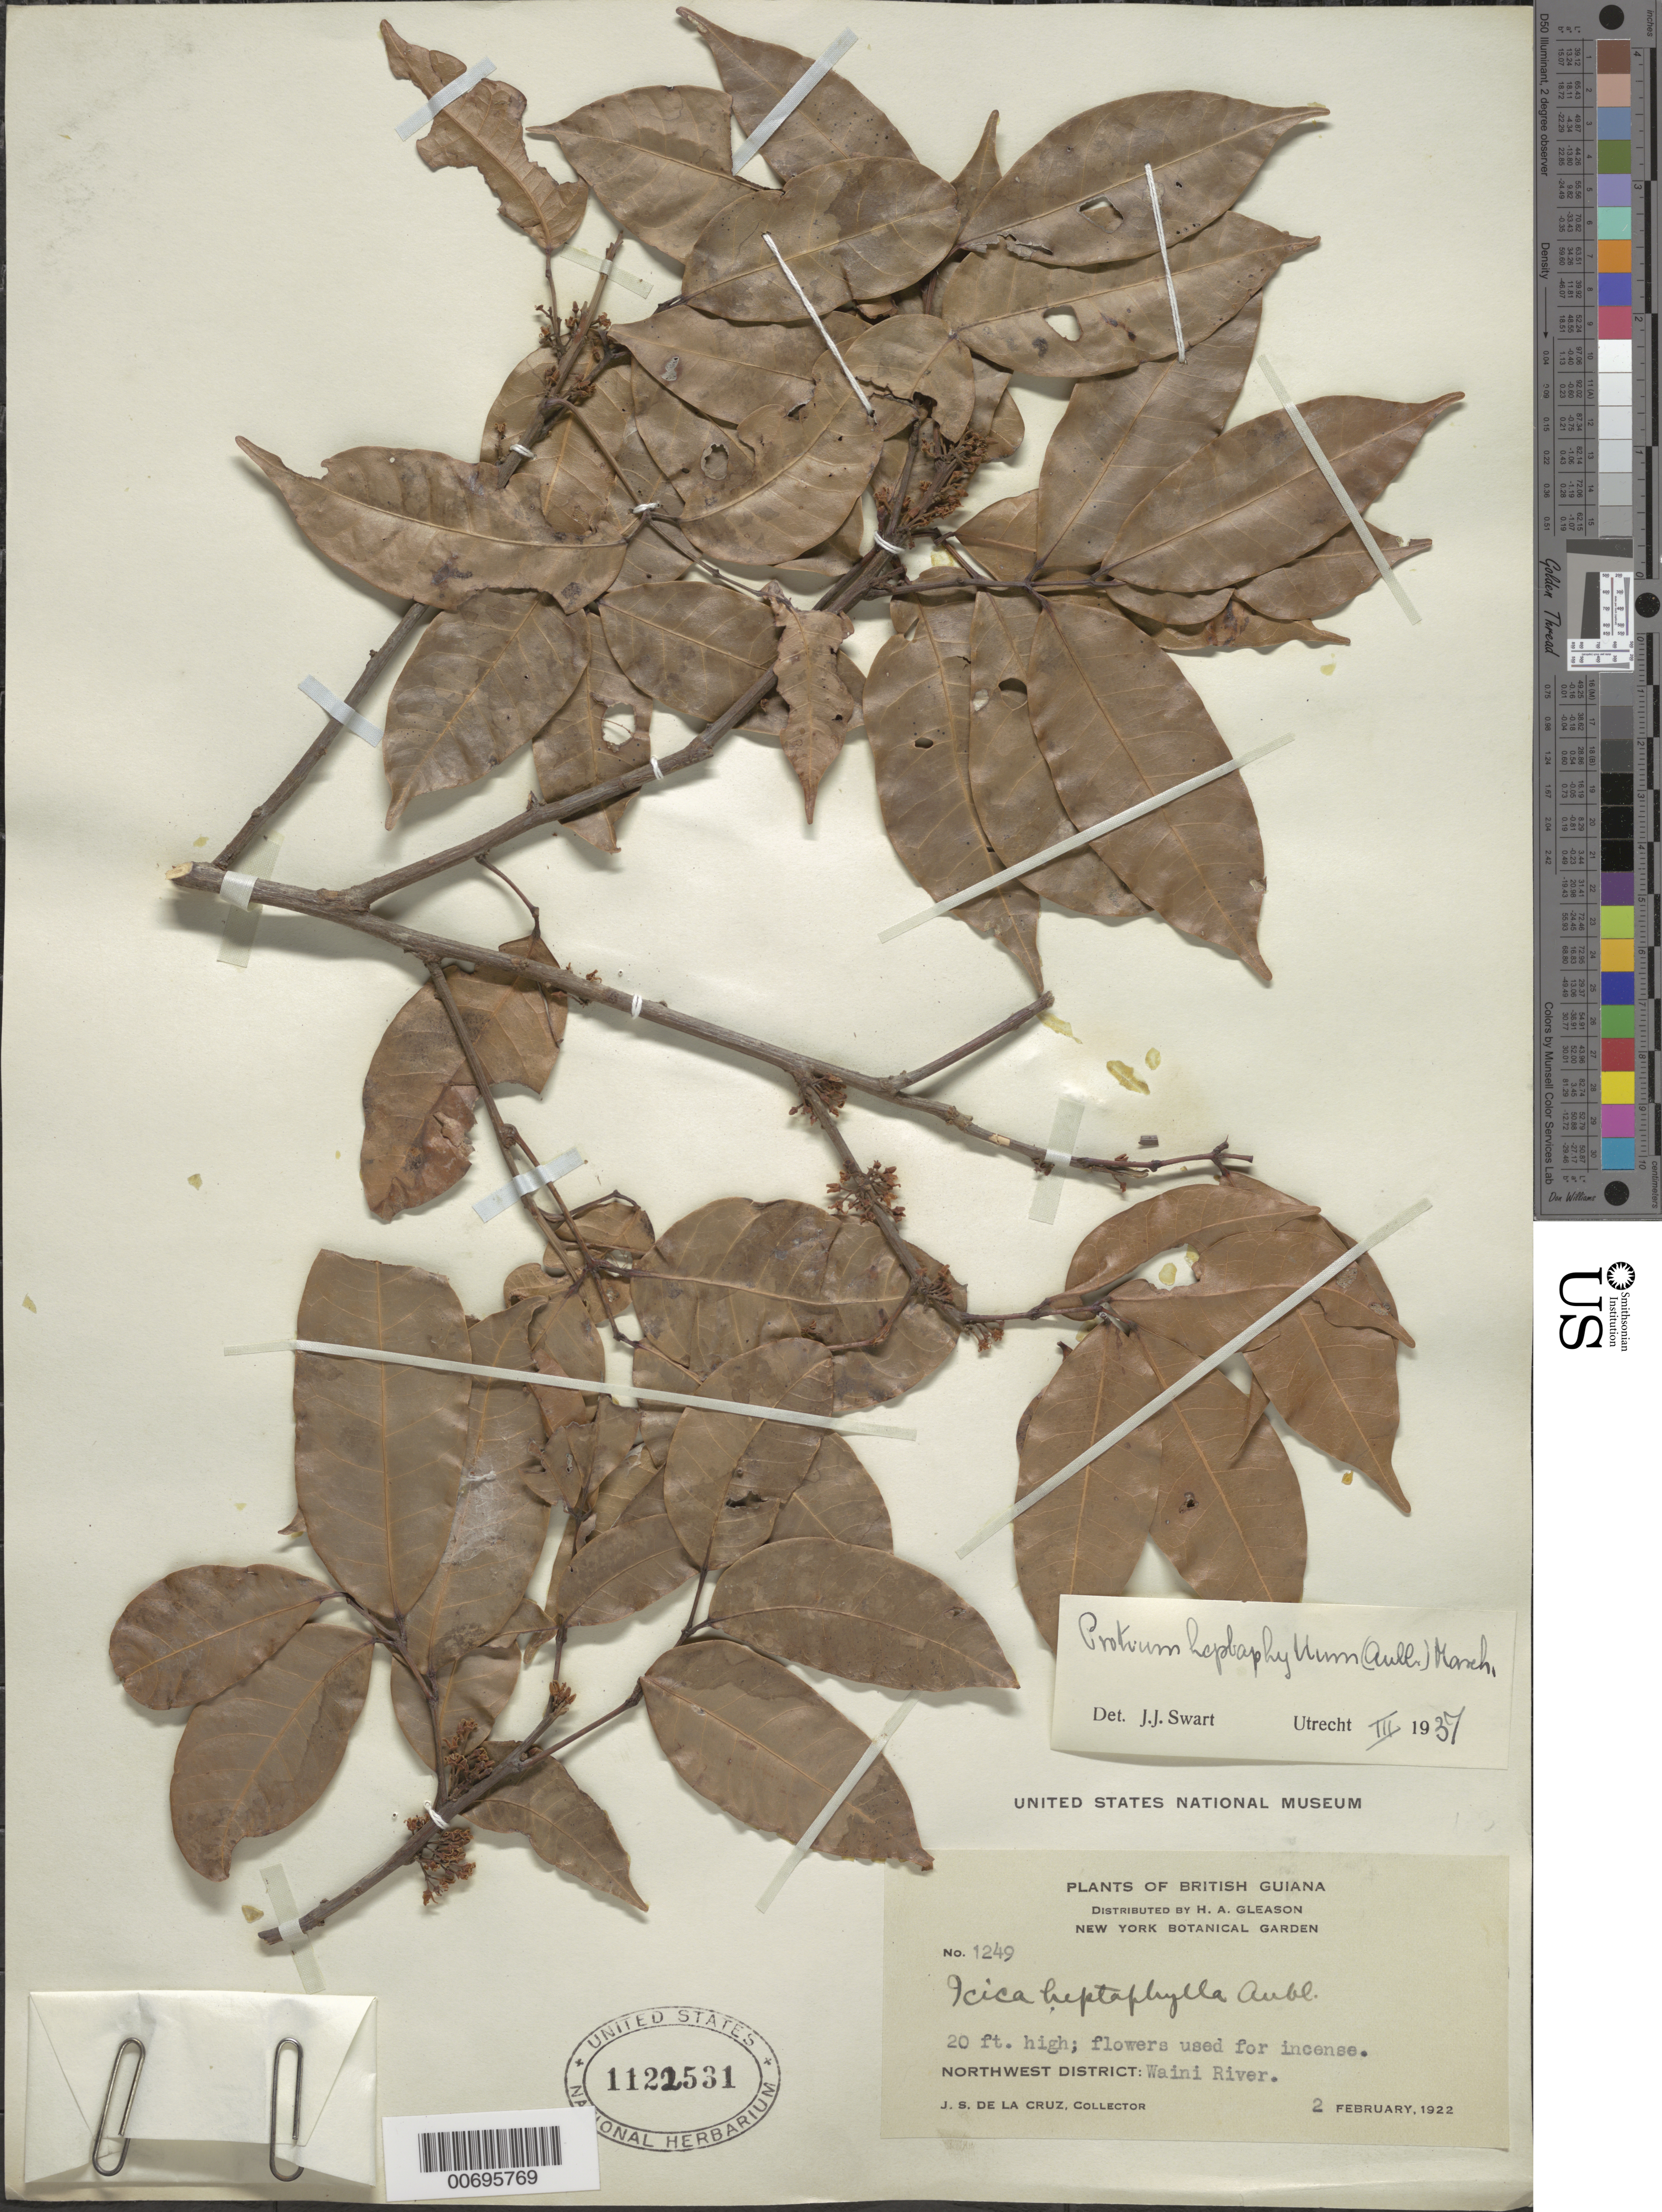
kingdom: Plantae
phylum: Tracheophyta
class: Magnoliopsida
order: Sapindales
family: Burseraceae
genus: Protium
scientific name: Protium heptaphyllum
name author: (Aubl.) Marchand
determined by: Swart, Jan J., (UTRECHT)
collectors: J. S. de la Cruz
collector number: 1249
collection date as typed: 2-Feb-22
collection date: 1922-02-02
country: Guyana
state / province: Barima-Waini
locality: Waini R., NW District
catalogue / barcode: US 1122531